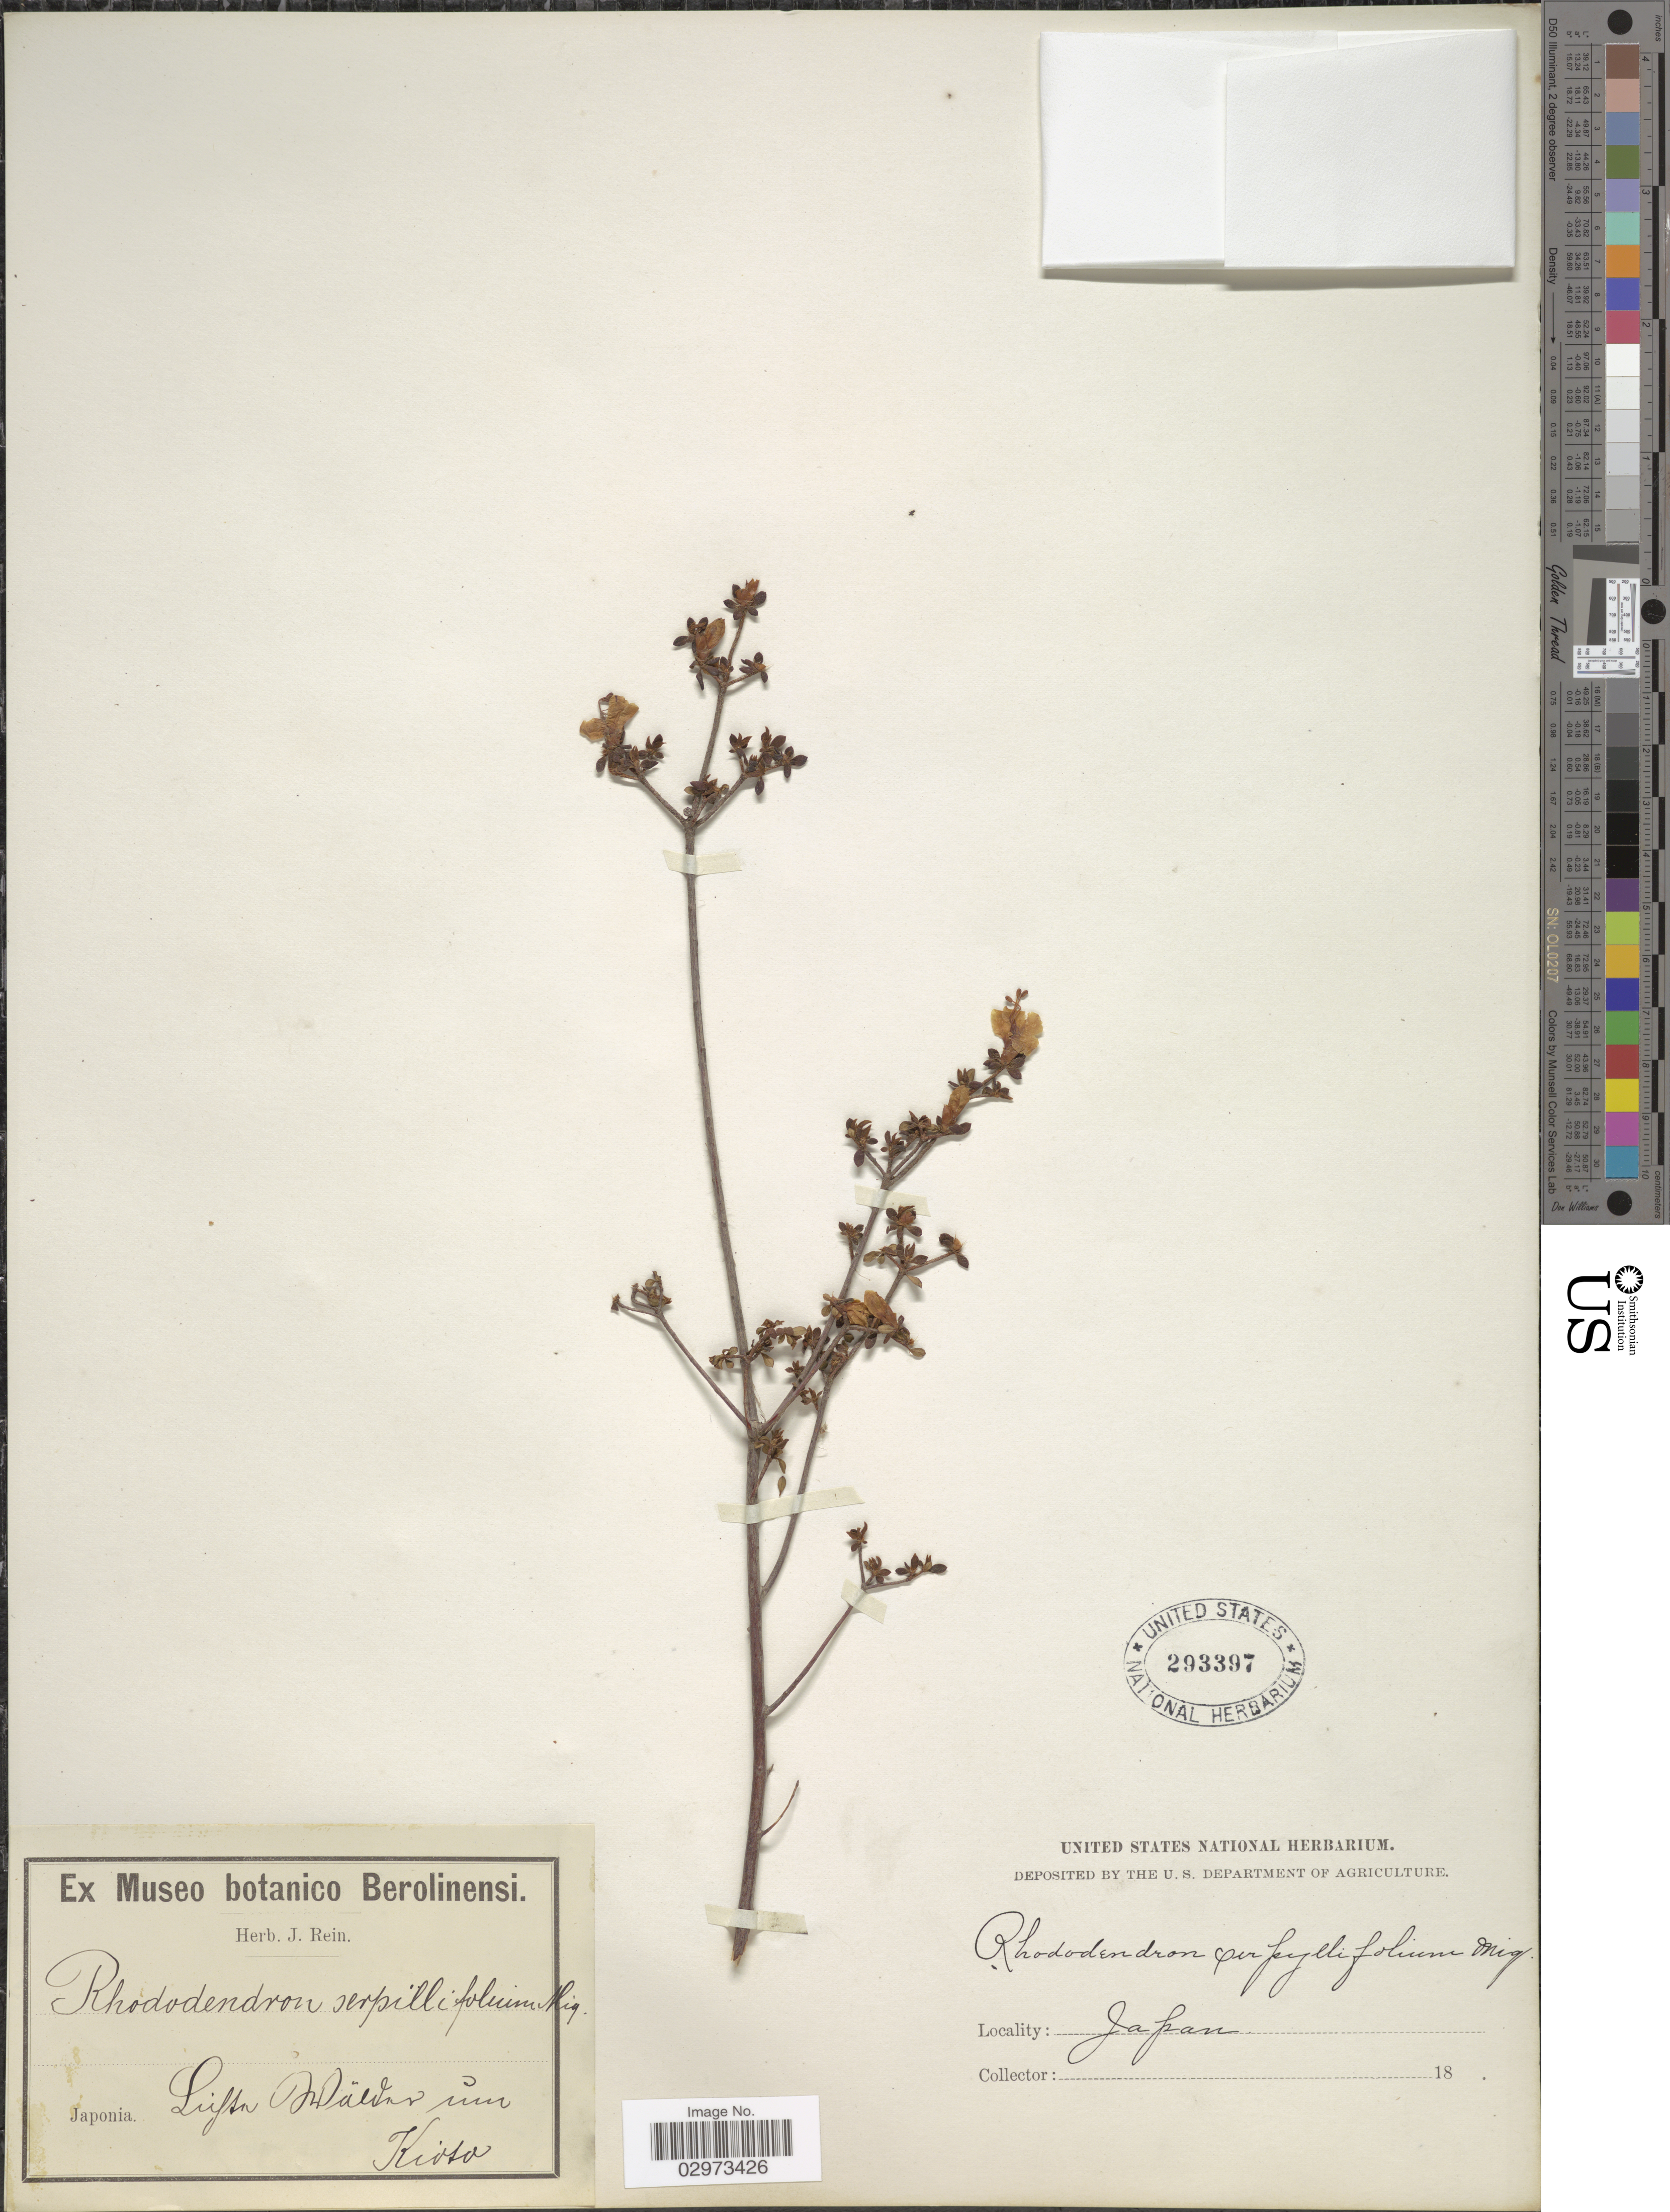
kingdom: Plantae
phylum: Tracheophyta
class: Magnoliopsida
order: Ericales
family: Ericaceae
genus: Rhododendron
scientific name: Rhododendron serpyllifolium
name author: Miq.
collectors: ex herb. J. Rein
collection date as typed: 18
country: Japan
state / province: Kyoto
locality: Japonia. Lufta Bläedao um Kiota.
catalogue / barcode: US 293397